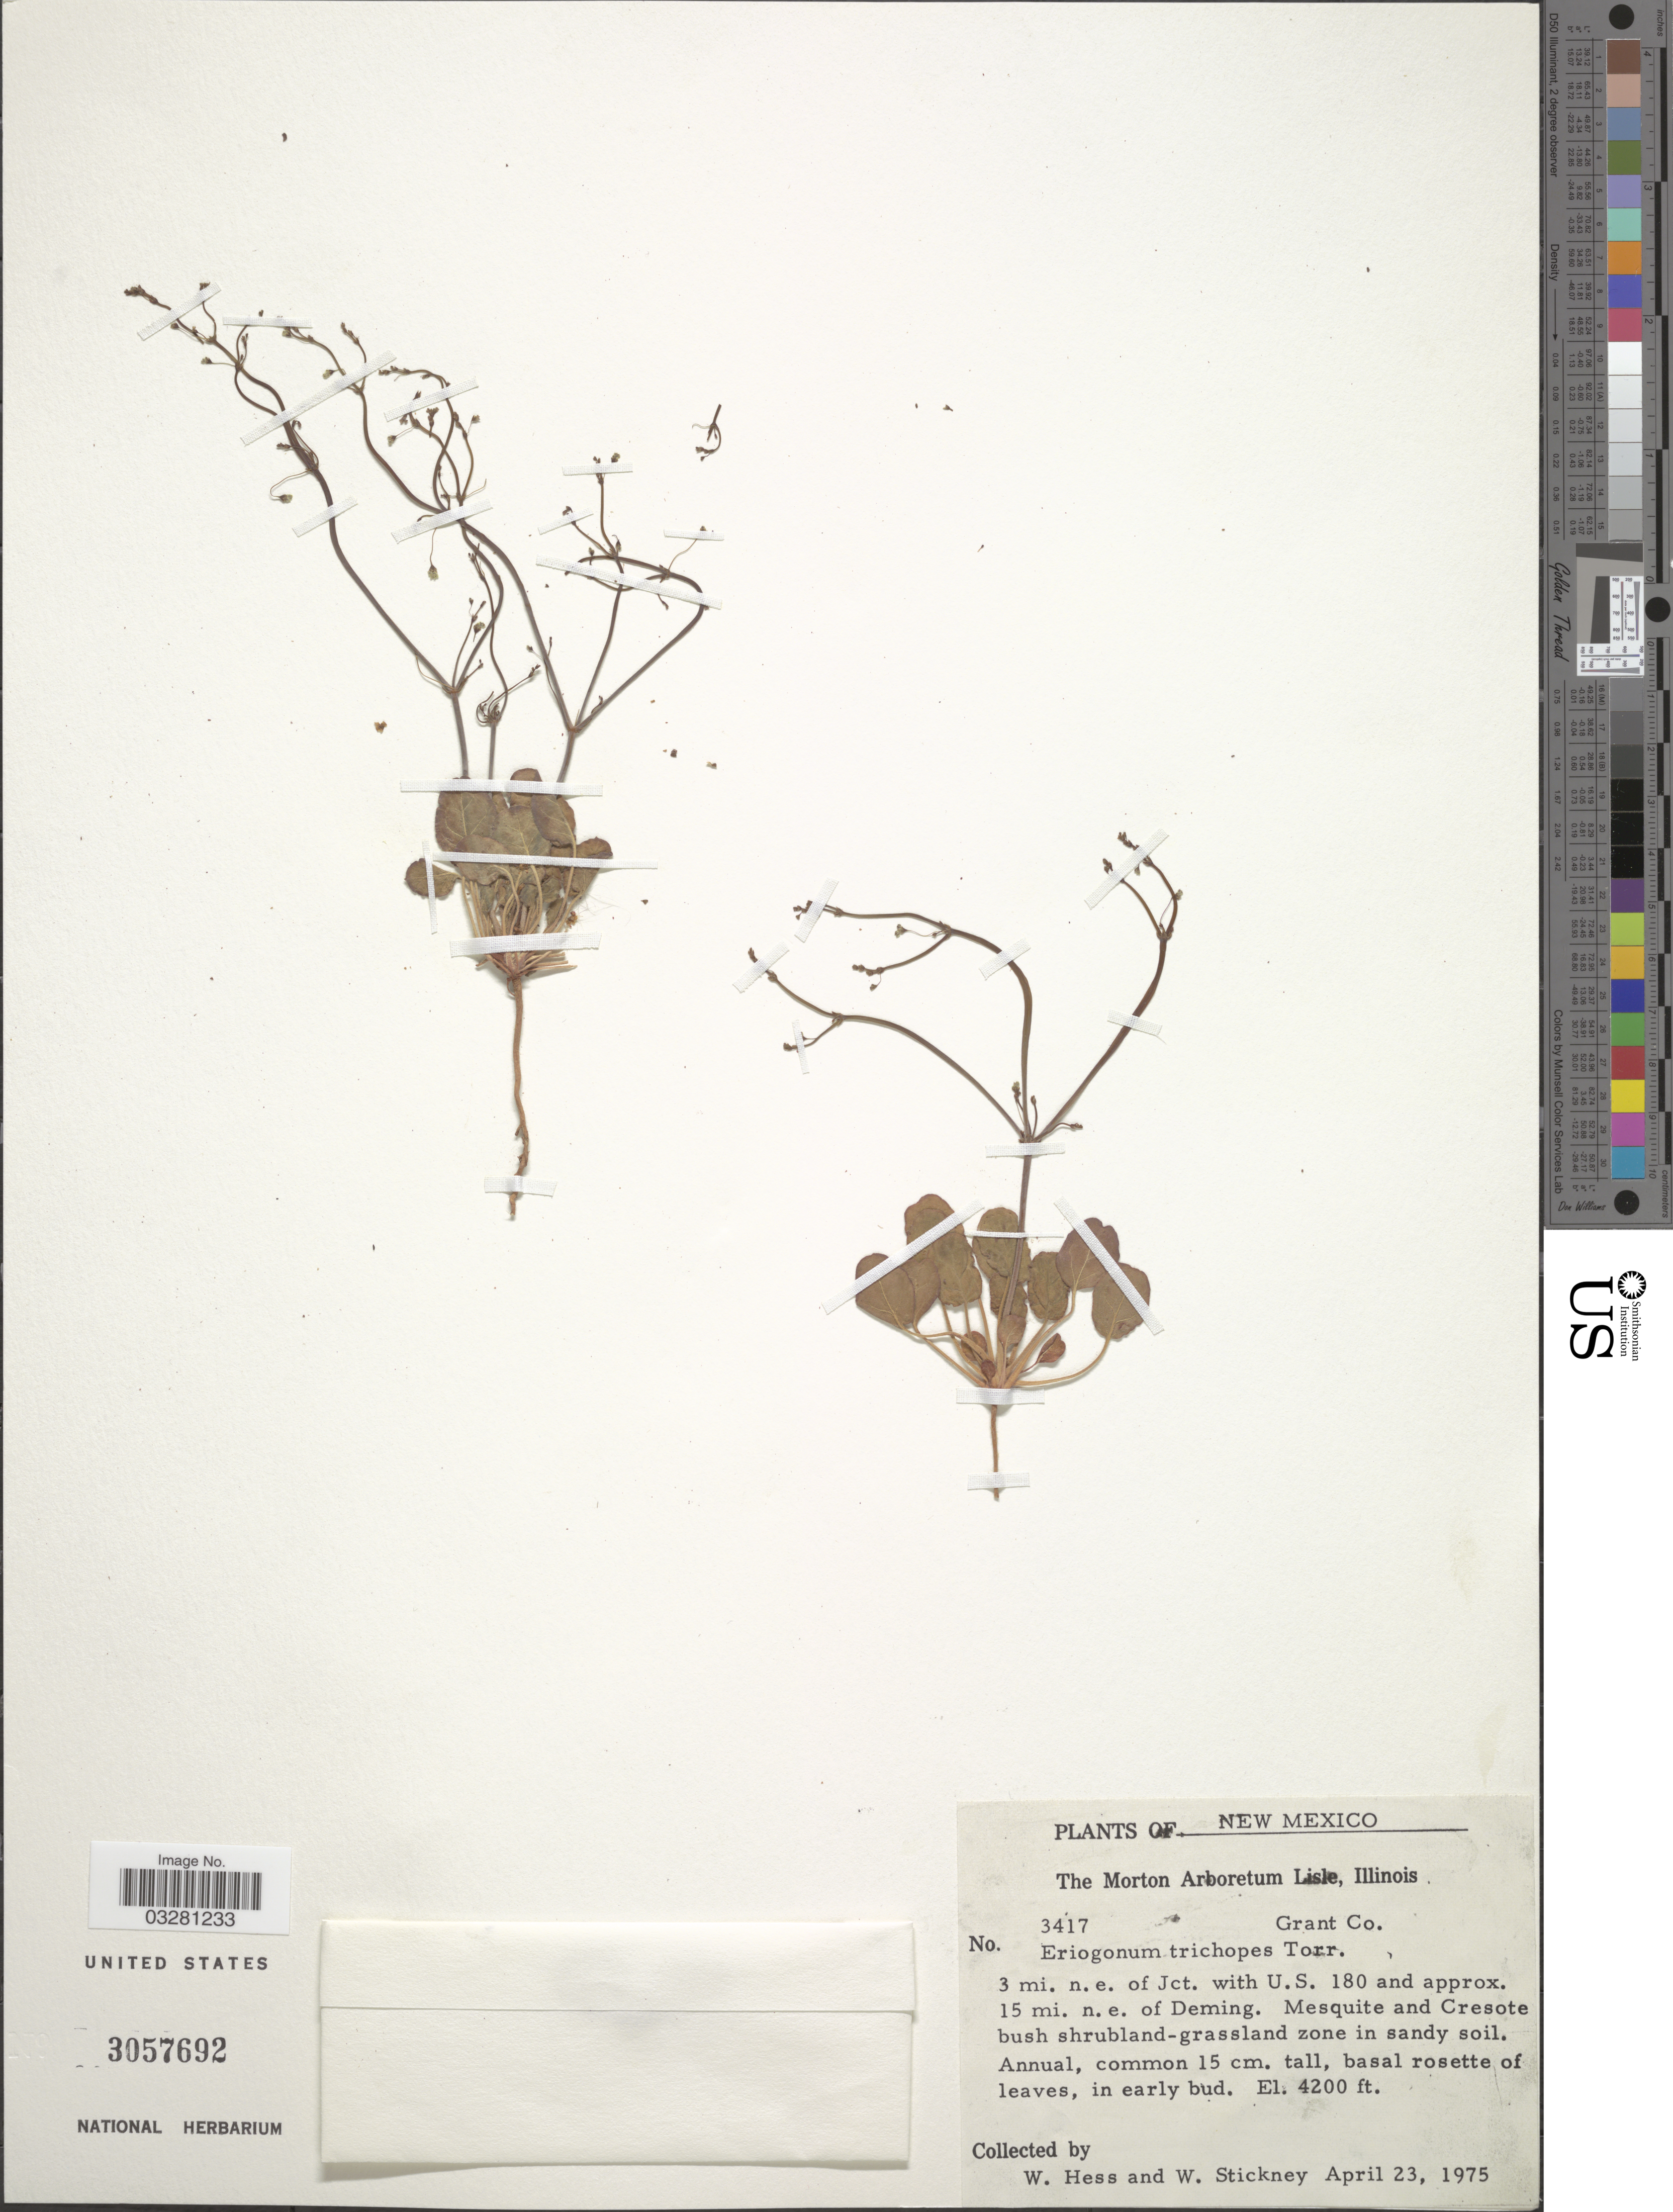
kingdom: Plantae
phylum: Tracheophyta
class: Magnoliopsida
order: Caryophyllales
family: Polygonaceae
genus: Eriogonum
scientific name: Eriogonum trichopes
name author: Torr.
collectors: W. Hess & W. Stickney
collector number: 3417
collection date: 1975-04-23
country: United States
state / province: New Mexico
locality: Grant Co. 3 mi. n.e. of Jct. with U.S. 180 and approx. 15 mi n.e. of Deming.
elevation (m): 1280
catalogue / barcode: US 3057692